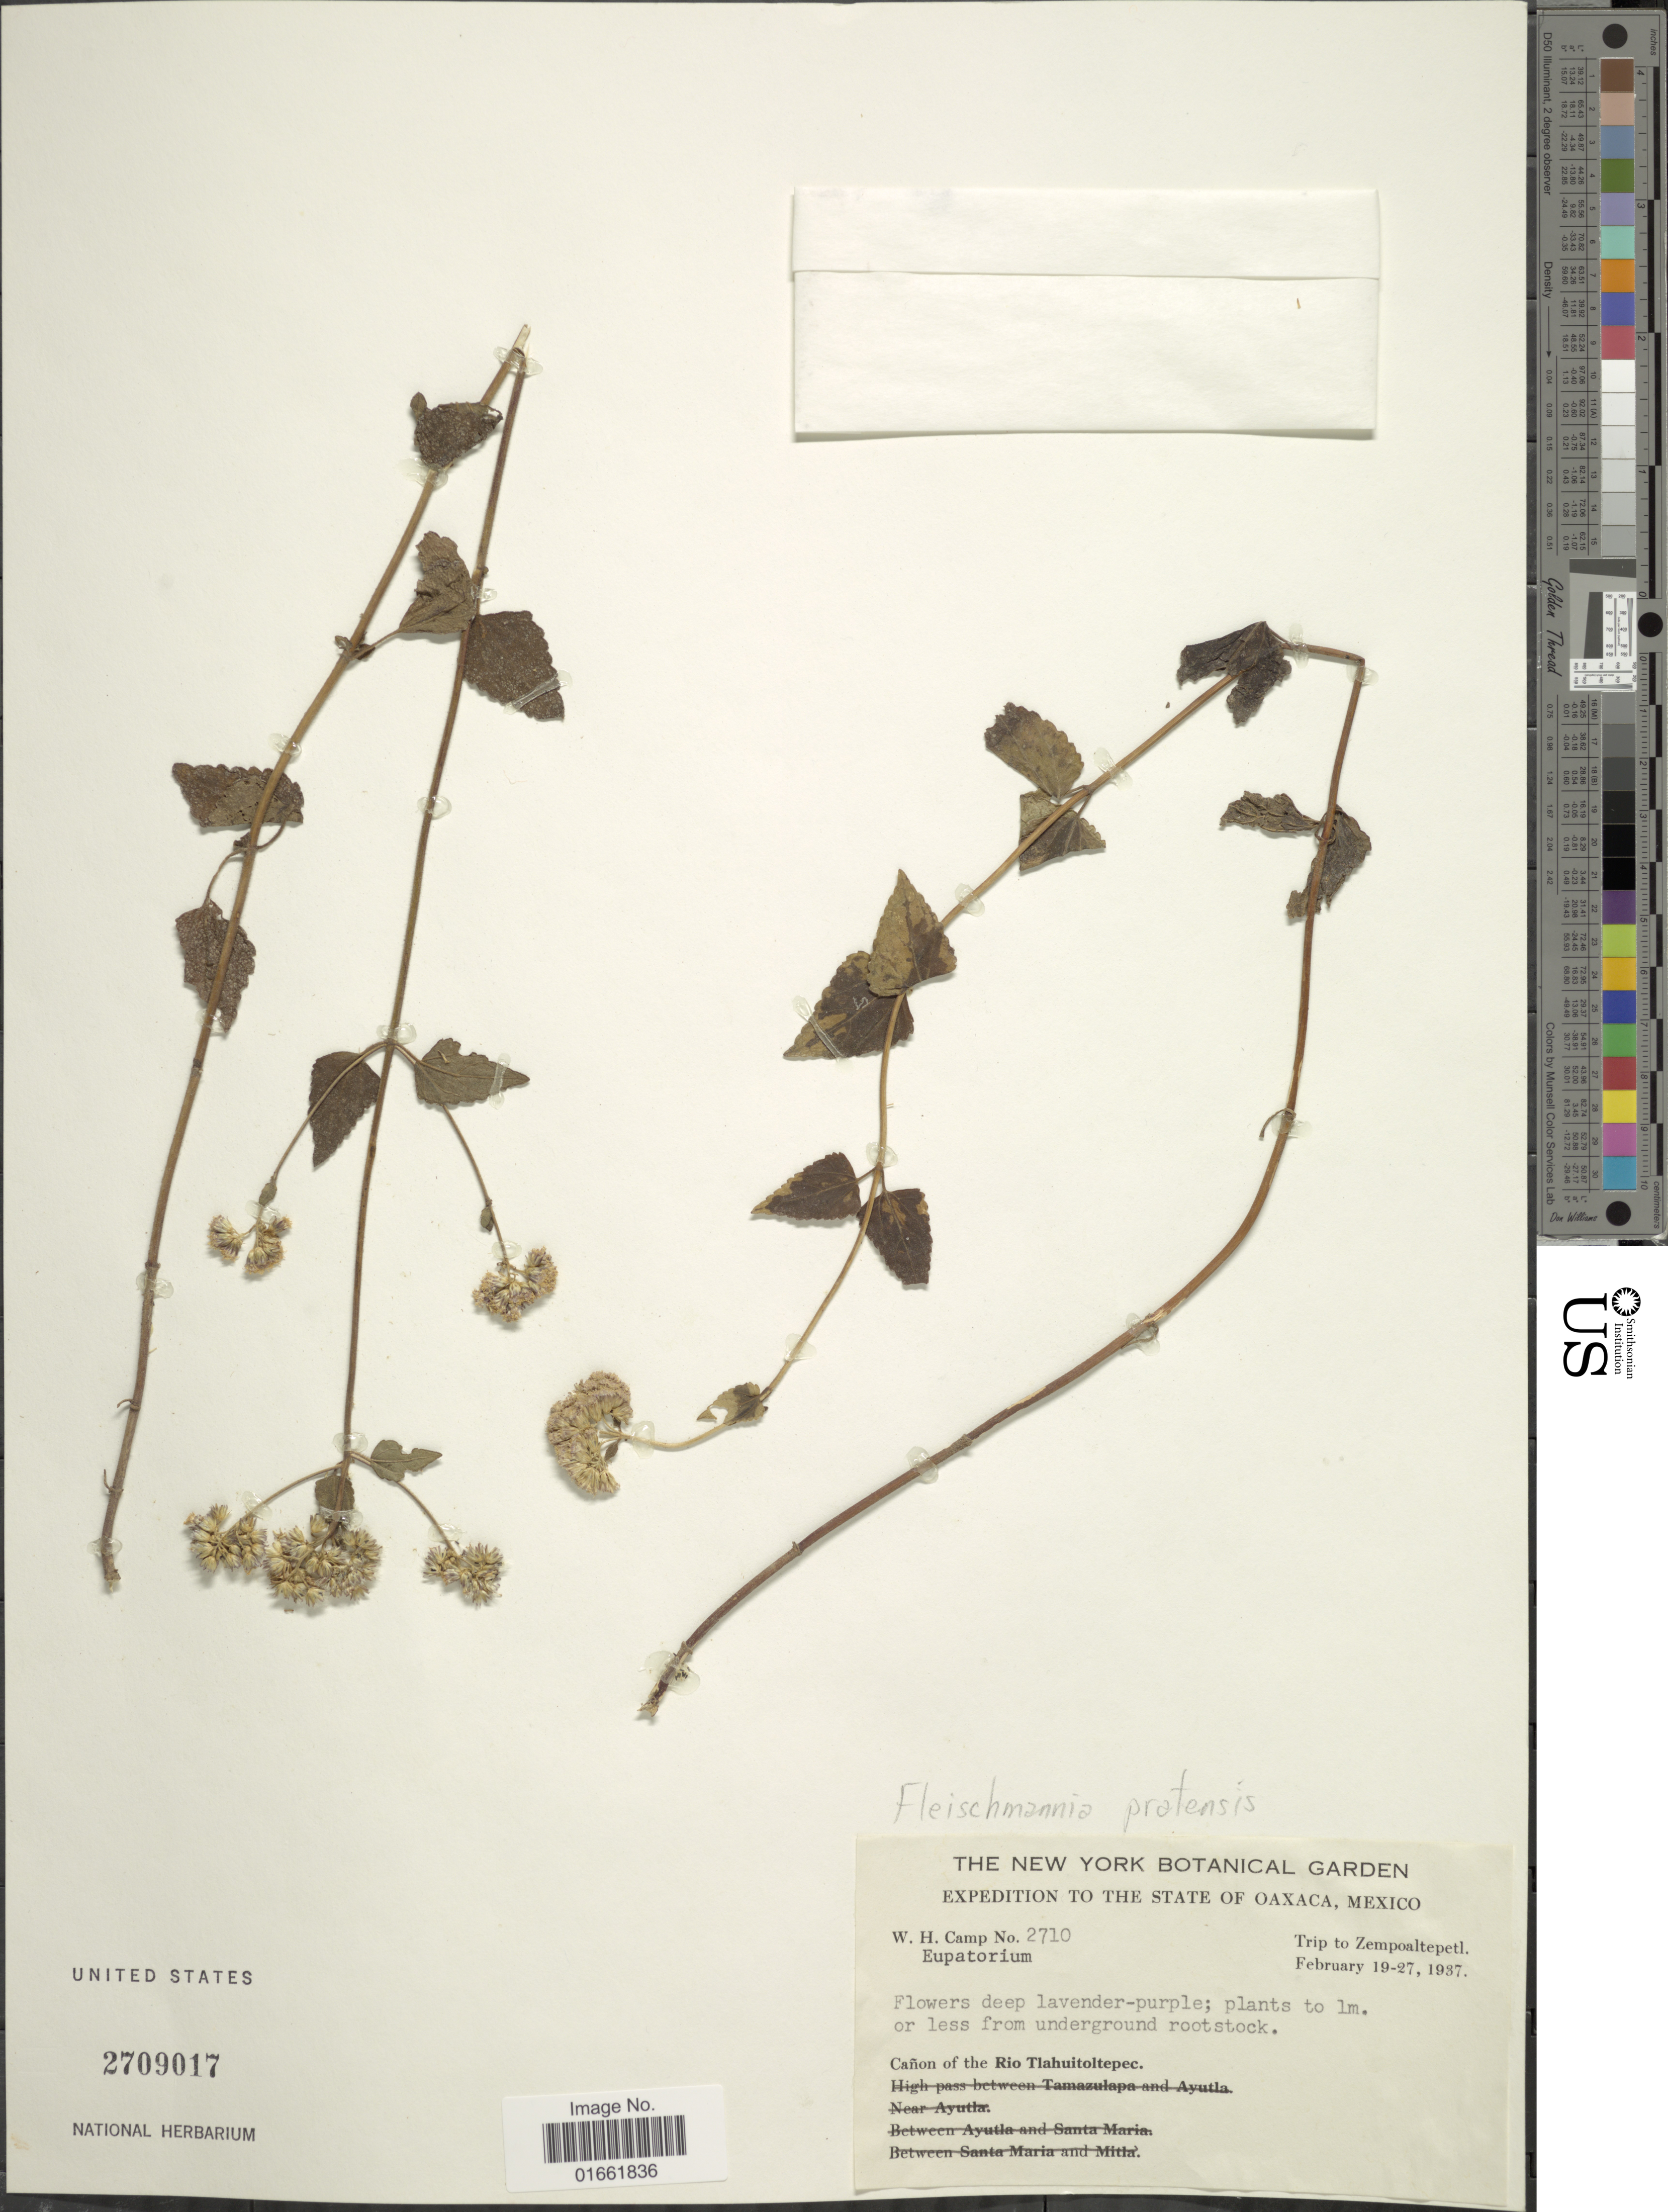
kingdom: Plantae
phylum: Tracheophyta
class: Magnoliopsida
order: Asterales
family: Asteraceae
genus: Fleischmannia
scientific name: Fleischmannia pratensis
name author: (Klatt) R.M. King & H. Rob.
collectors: W. H. Camp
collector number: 2710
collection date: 1937-02-19/1937-02-27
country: Mexico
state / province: Oaxaca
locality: State of Oaxaca. Cañon of the Rio Tlahuitoltepec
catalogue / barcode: US 2709017